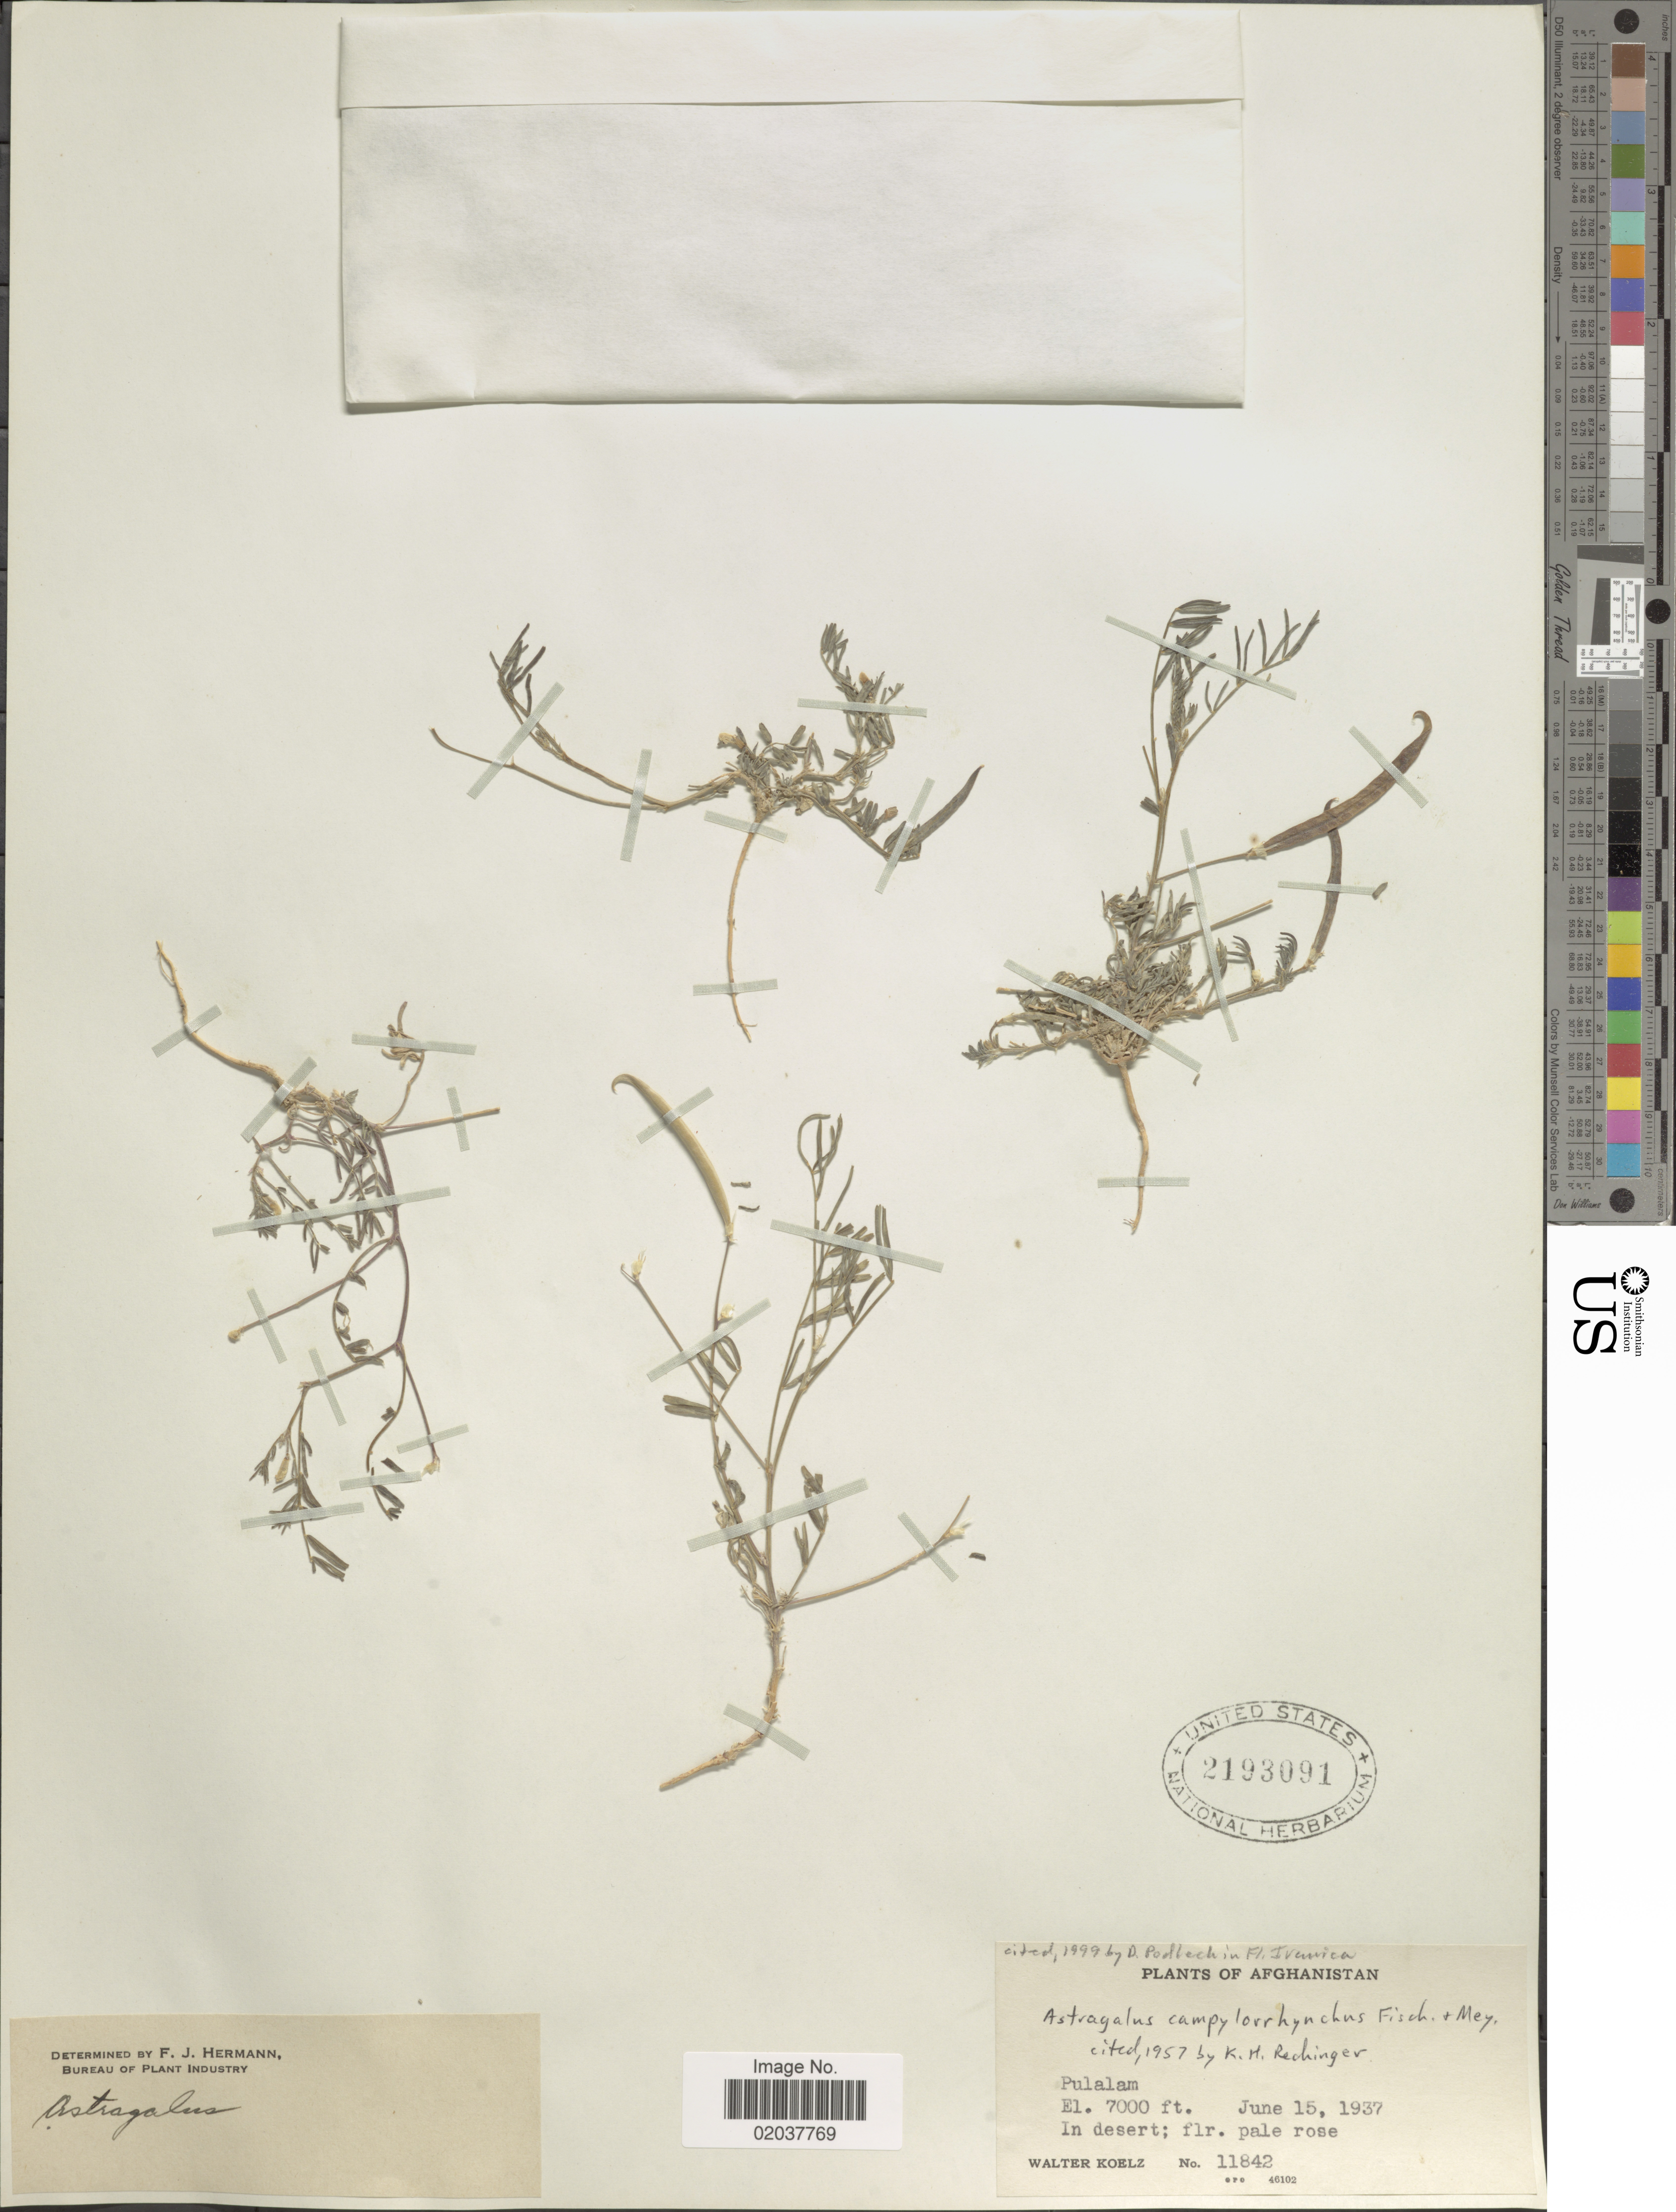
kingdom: Plantae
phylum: Tracheophyta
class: Magnoliopsida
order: Fabales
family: Fabaceae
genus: Astragalus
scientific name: Astragalus campylorhynchus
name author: Fisch. & C.A. Mey.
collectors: W. N. Koelz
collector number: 11842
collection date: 1937-06-15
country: Afghanistan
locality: Pulalam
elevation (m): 2134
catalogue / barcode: US 2193091